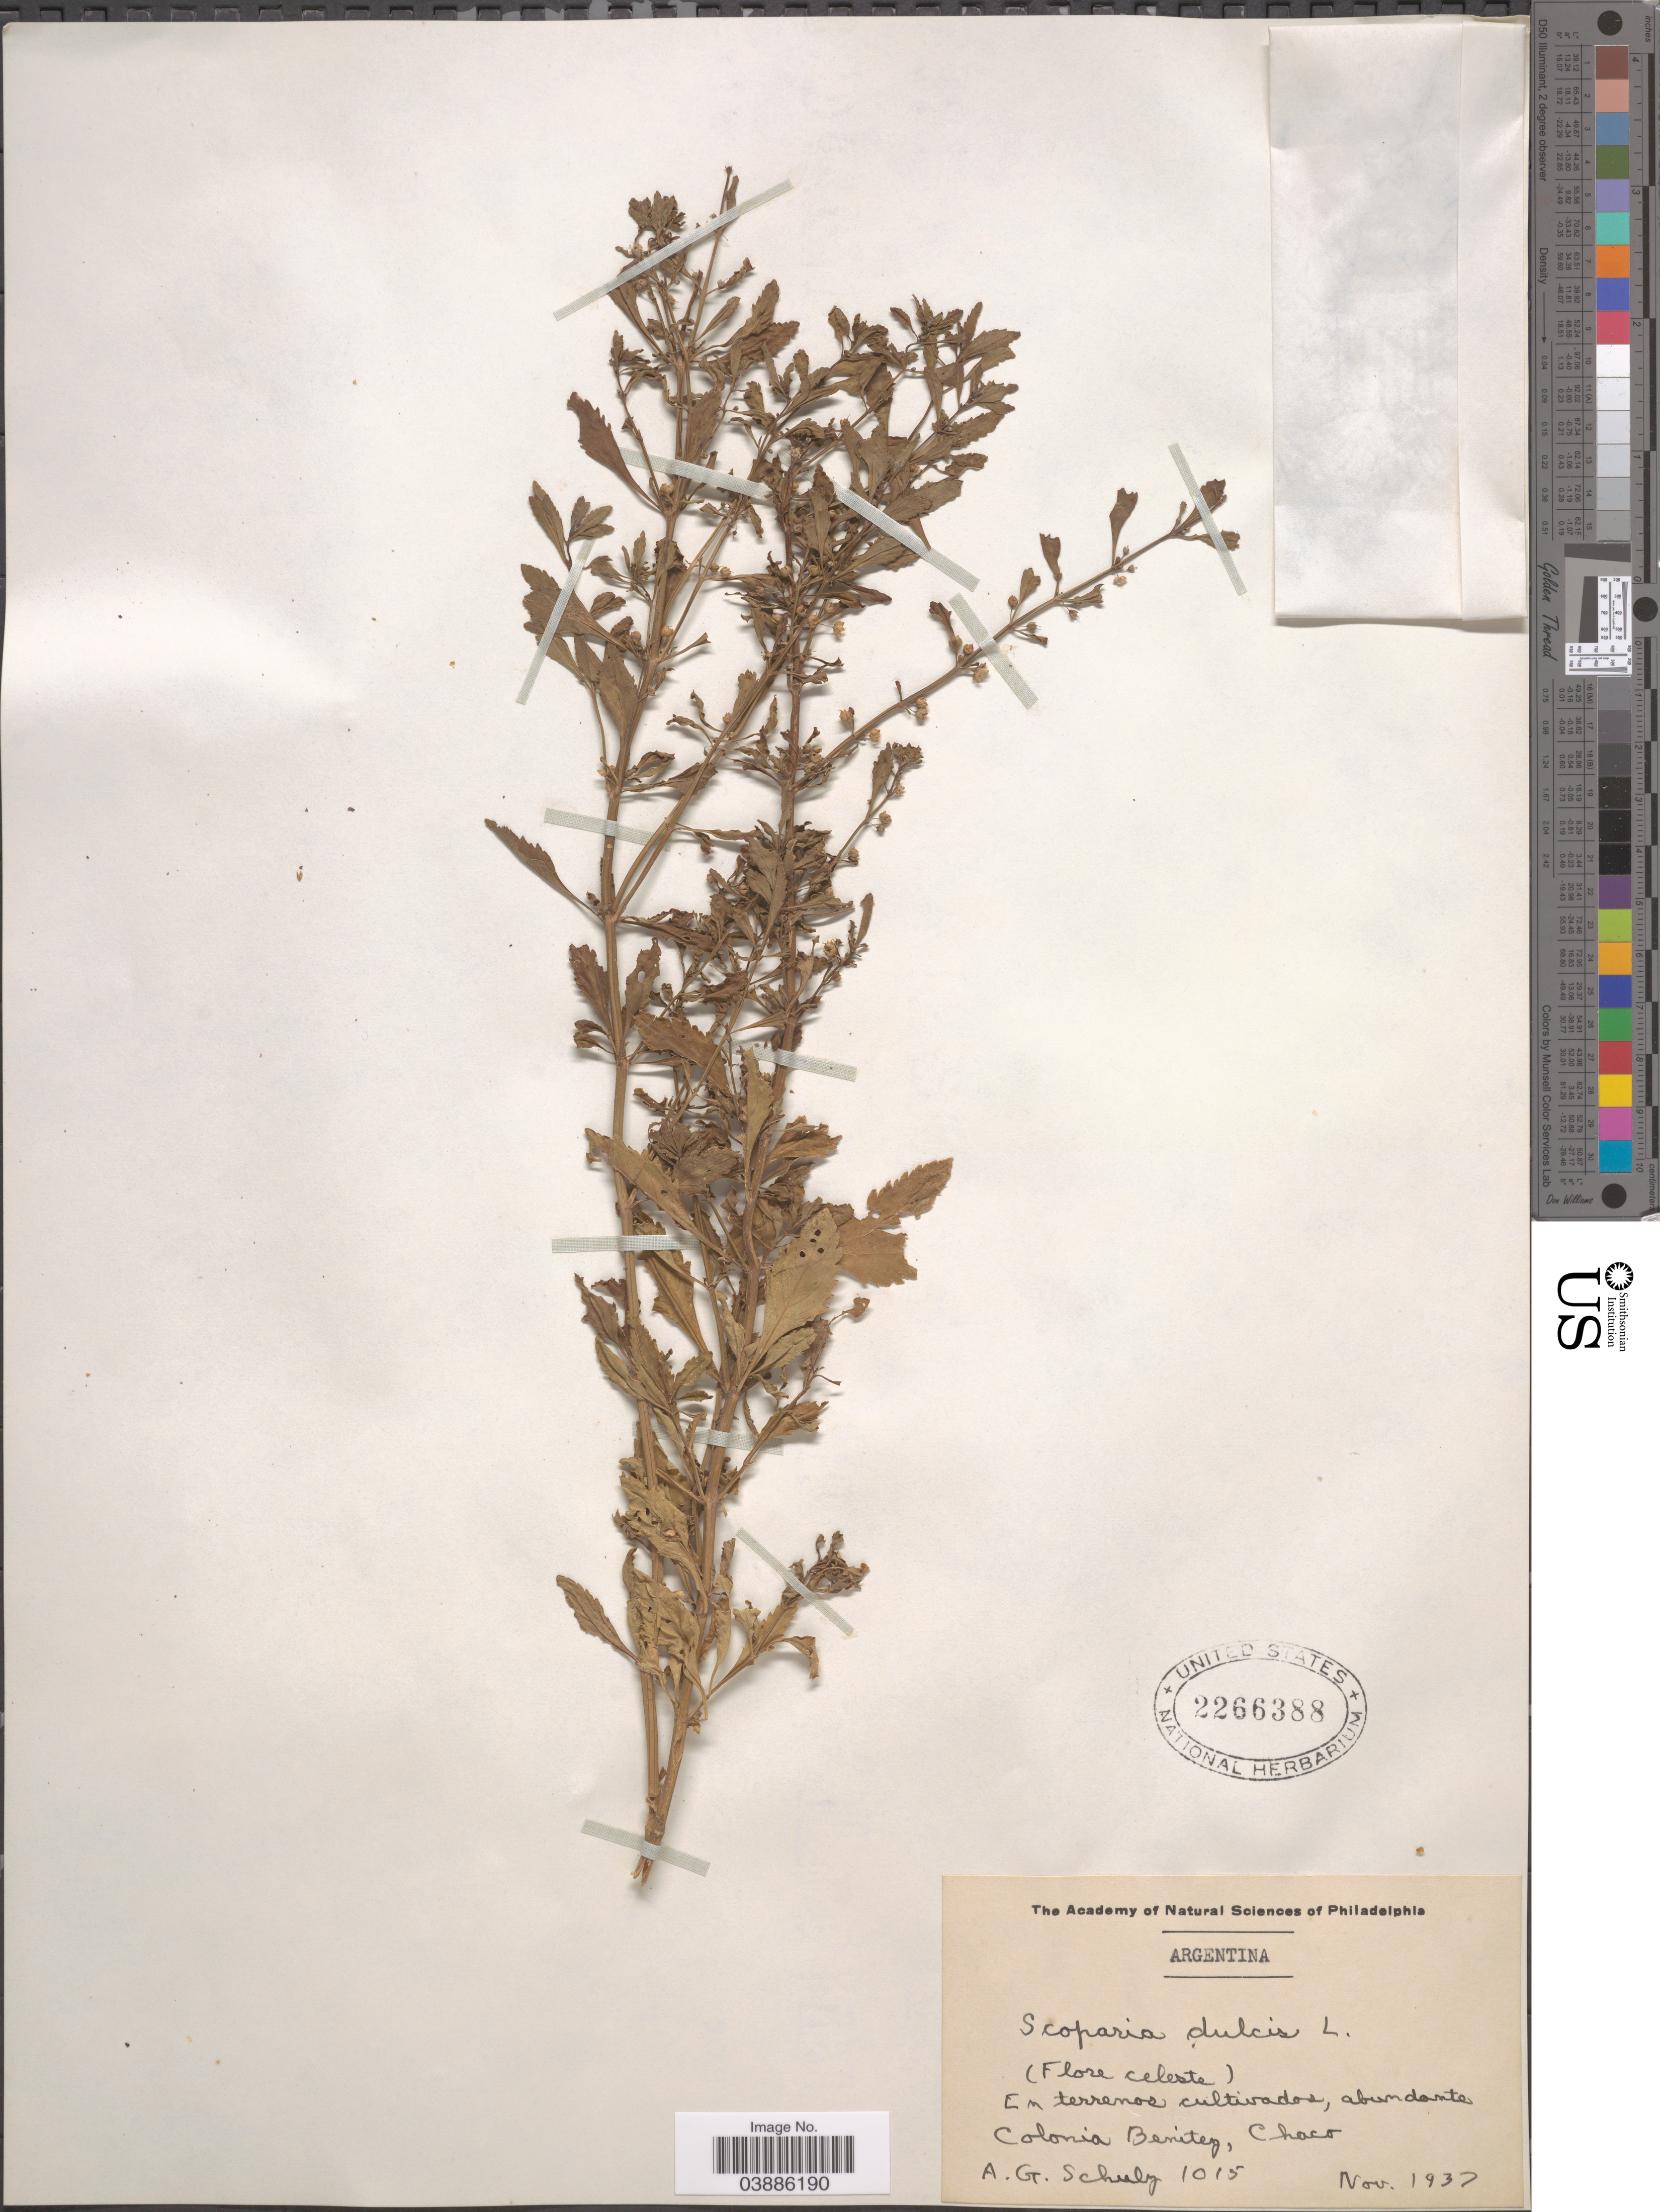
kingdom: Plantae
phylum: Tracheophyta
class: Magnoliopsida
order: Lamiales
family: Plantaginaceae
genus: Scoparia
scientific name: Scoparia dulcis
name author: L.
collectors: A. G. Schulz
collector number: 1015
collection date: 1937-11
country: Colombia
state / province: Chocó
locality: Colonia Benitez.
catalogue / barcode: US 2266388